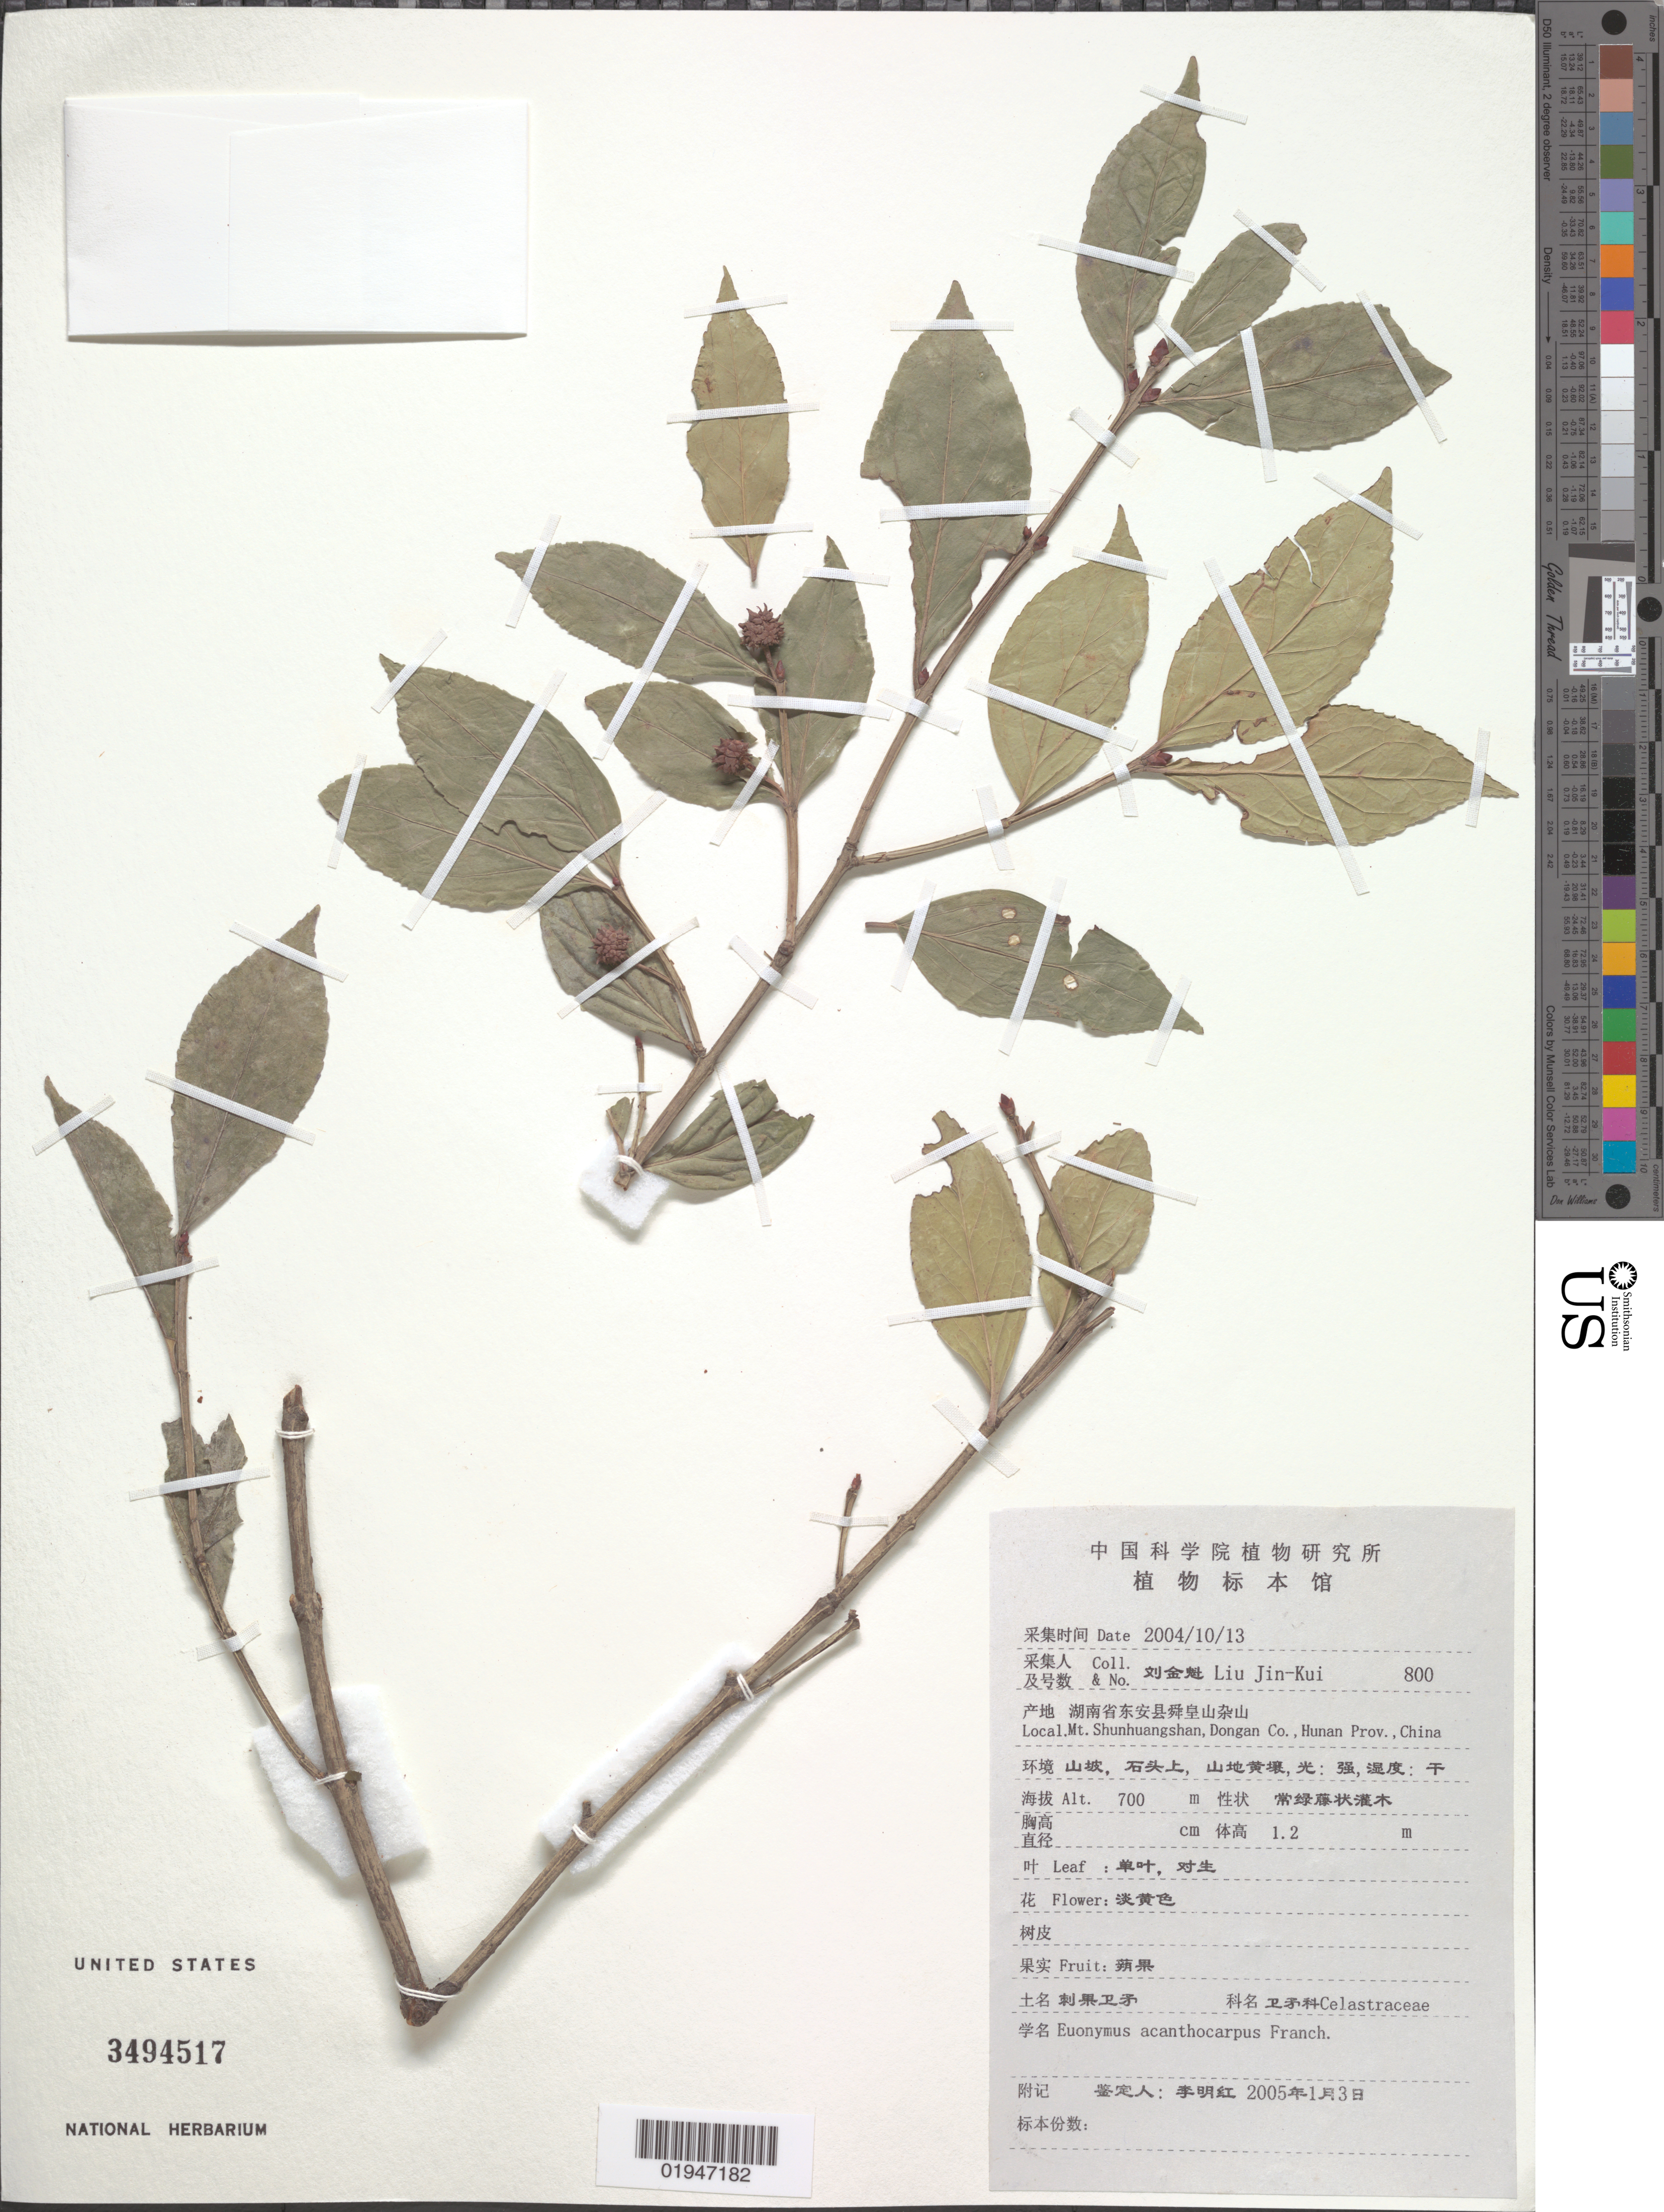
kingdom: Plantae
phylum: Tracheophyta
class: Magnoliopsida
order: Celastrales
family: Celastraceae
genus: Euonymus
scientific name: Euonymus acanthocarpus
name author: Franch.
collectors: L. Jin-Kui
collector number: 800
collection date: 2004-10-13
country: China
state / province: Hunan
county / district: Dongan Co.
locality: Mt. Shunhuangshan, Dongan Co.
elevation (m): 700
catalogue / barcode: US 3494517